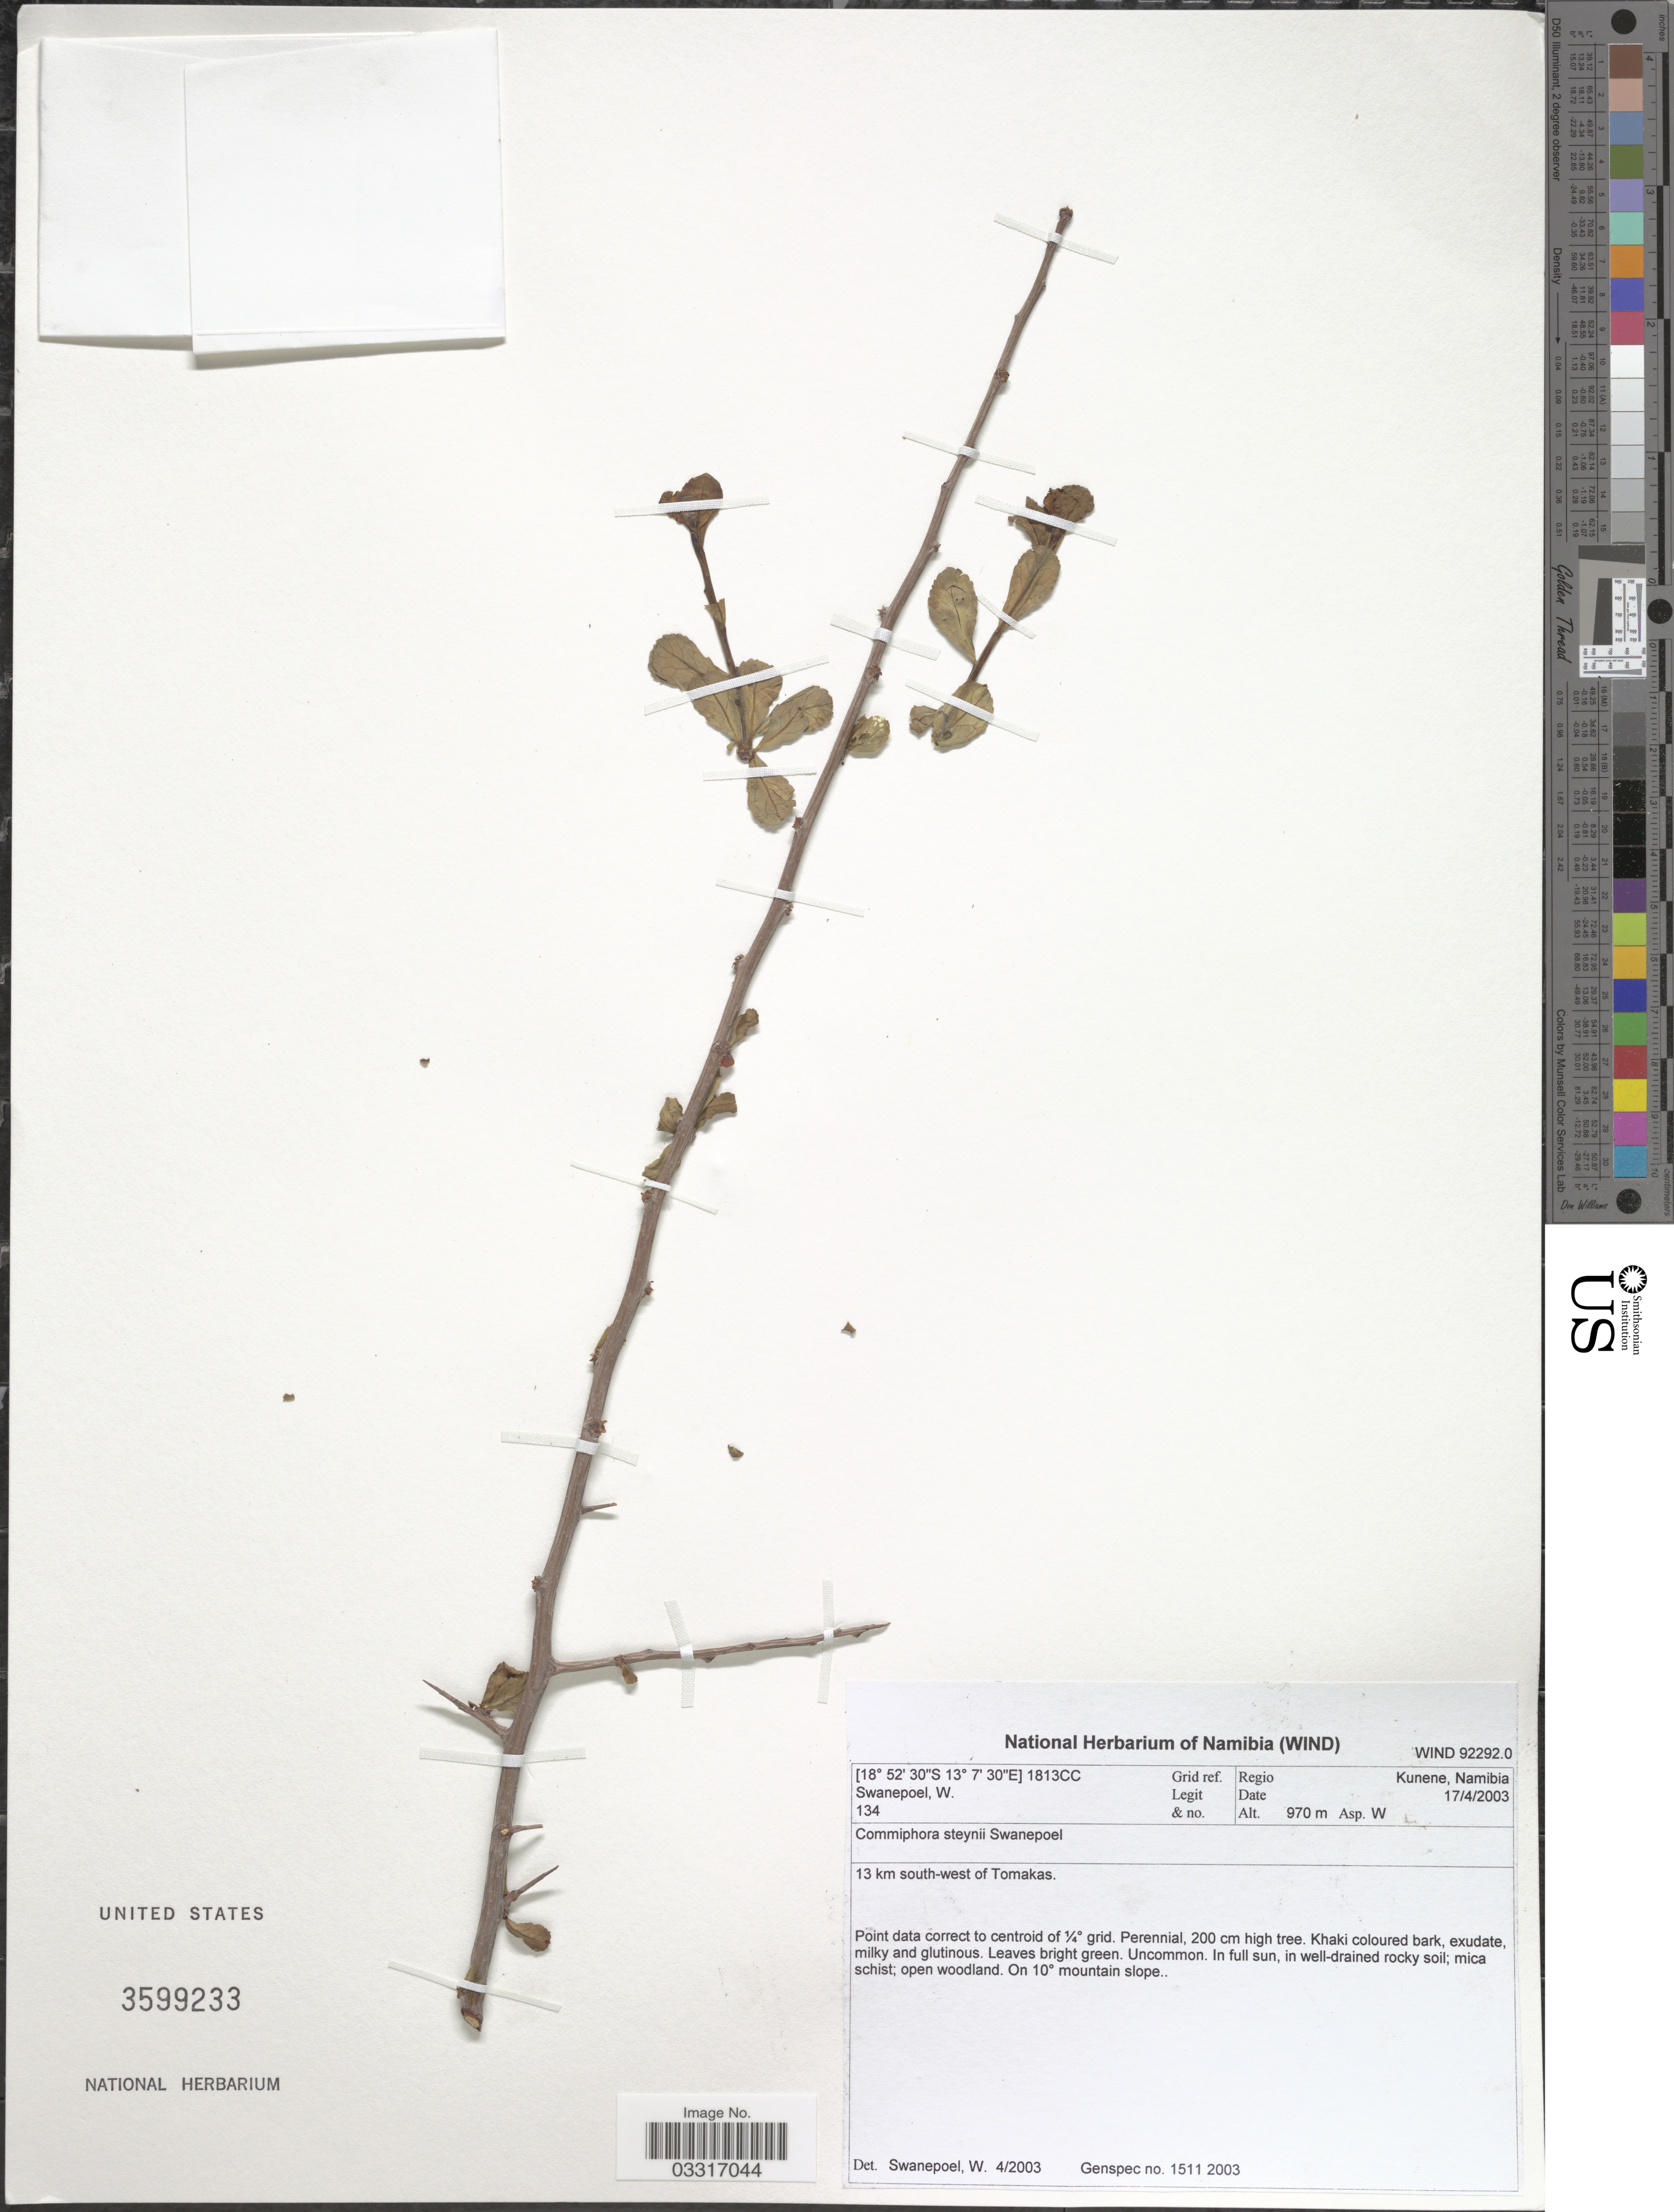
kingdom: Plantae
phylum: Tracheophyta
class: Magnoliopsida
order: Sapindales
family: Burseraceae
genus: Commiphora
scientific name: Commiphora steynii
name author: Swanepoel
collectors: W. Swanepoel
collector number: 134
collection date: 2003-04-17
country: Namibia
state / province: Kunene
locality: Regio Kunene, Namibia. Grid ref. 1813CC. 13 km south-west of Tomakas.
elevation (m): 970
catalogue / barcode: US 3599233